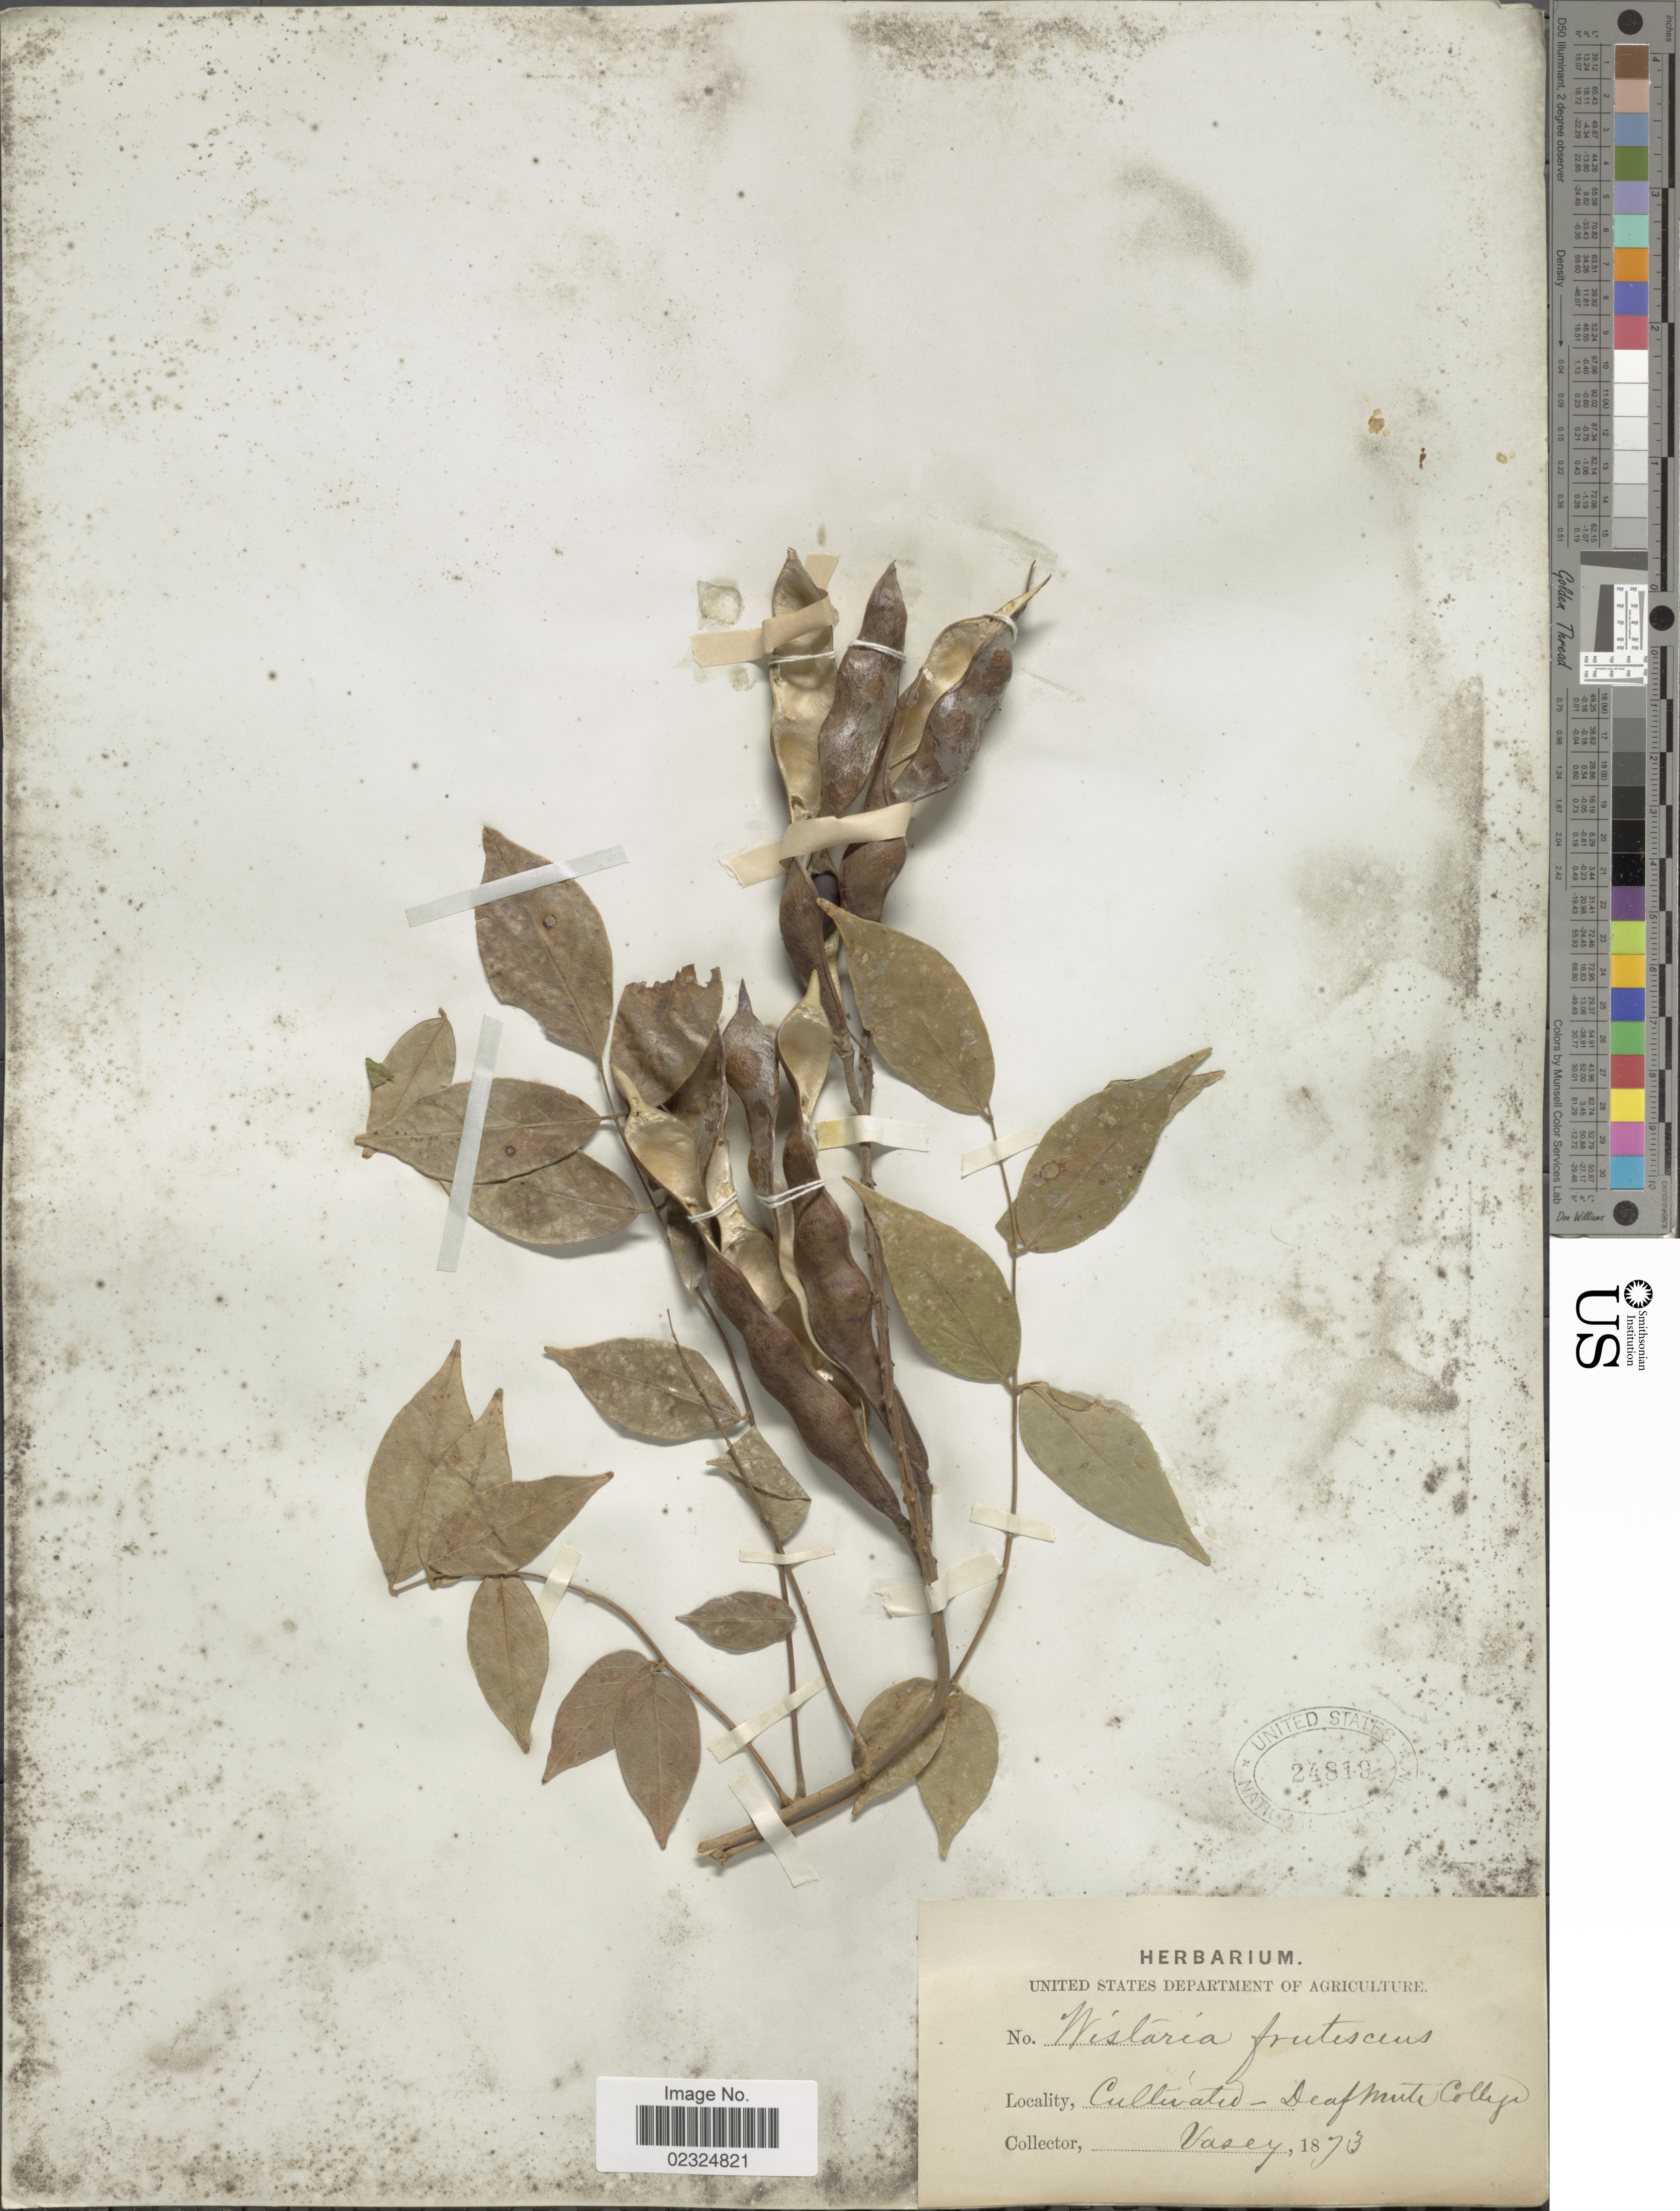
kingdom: Plantae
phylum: Tracheophyta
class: Magnoliopsida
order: Fabales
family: Fabaceae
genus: Wisteria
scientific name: Wisteria frutescens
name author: (L.) Poir.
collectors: Vasey, --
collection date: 1873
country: United States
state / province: District of Columbia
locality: Cultivated- Deaf Mute College.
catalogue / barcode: US 24819